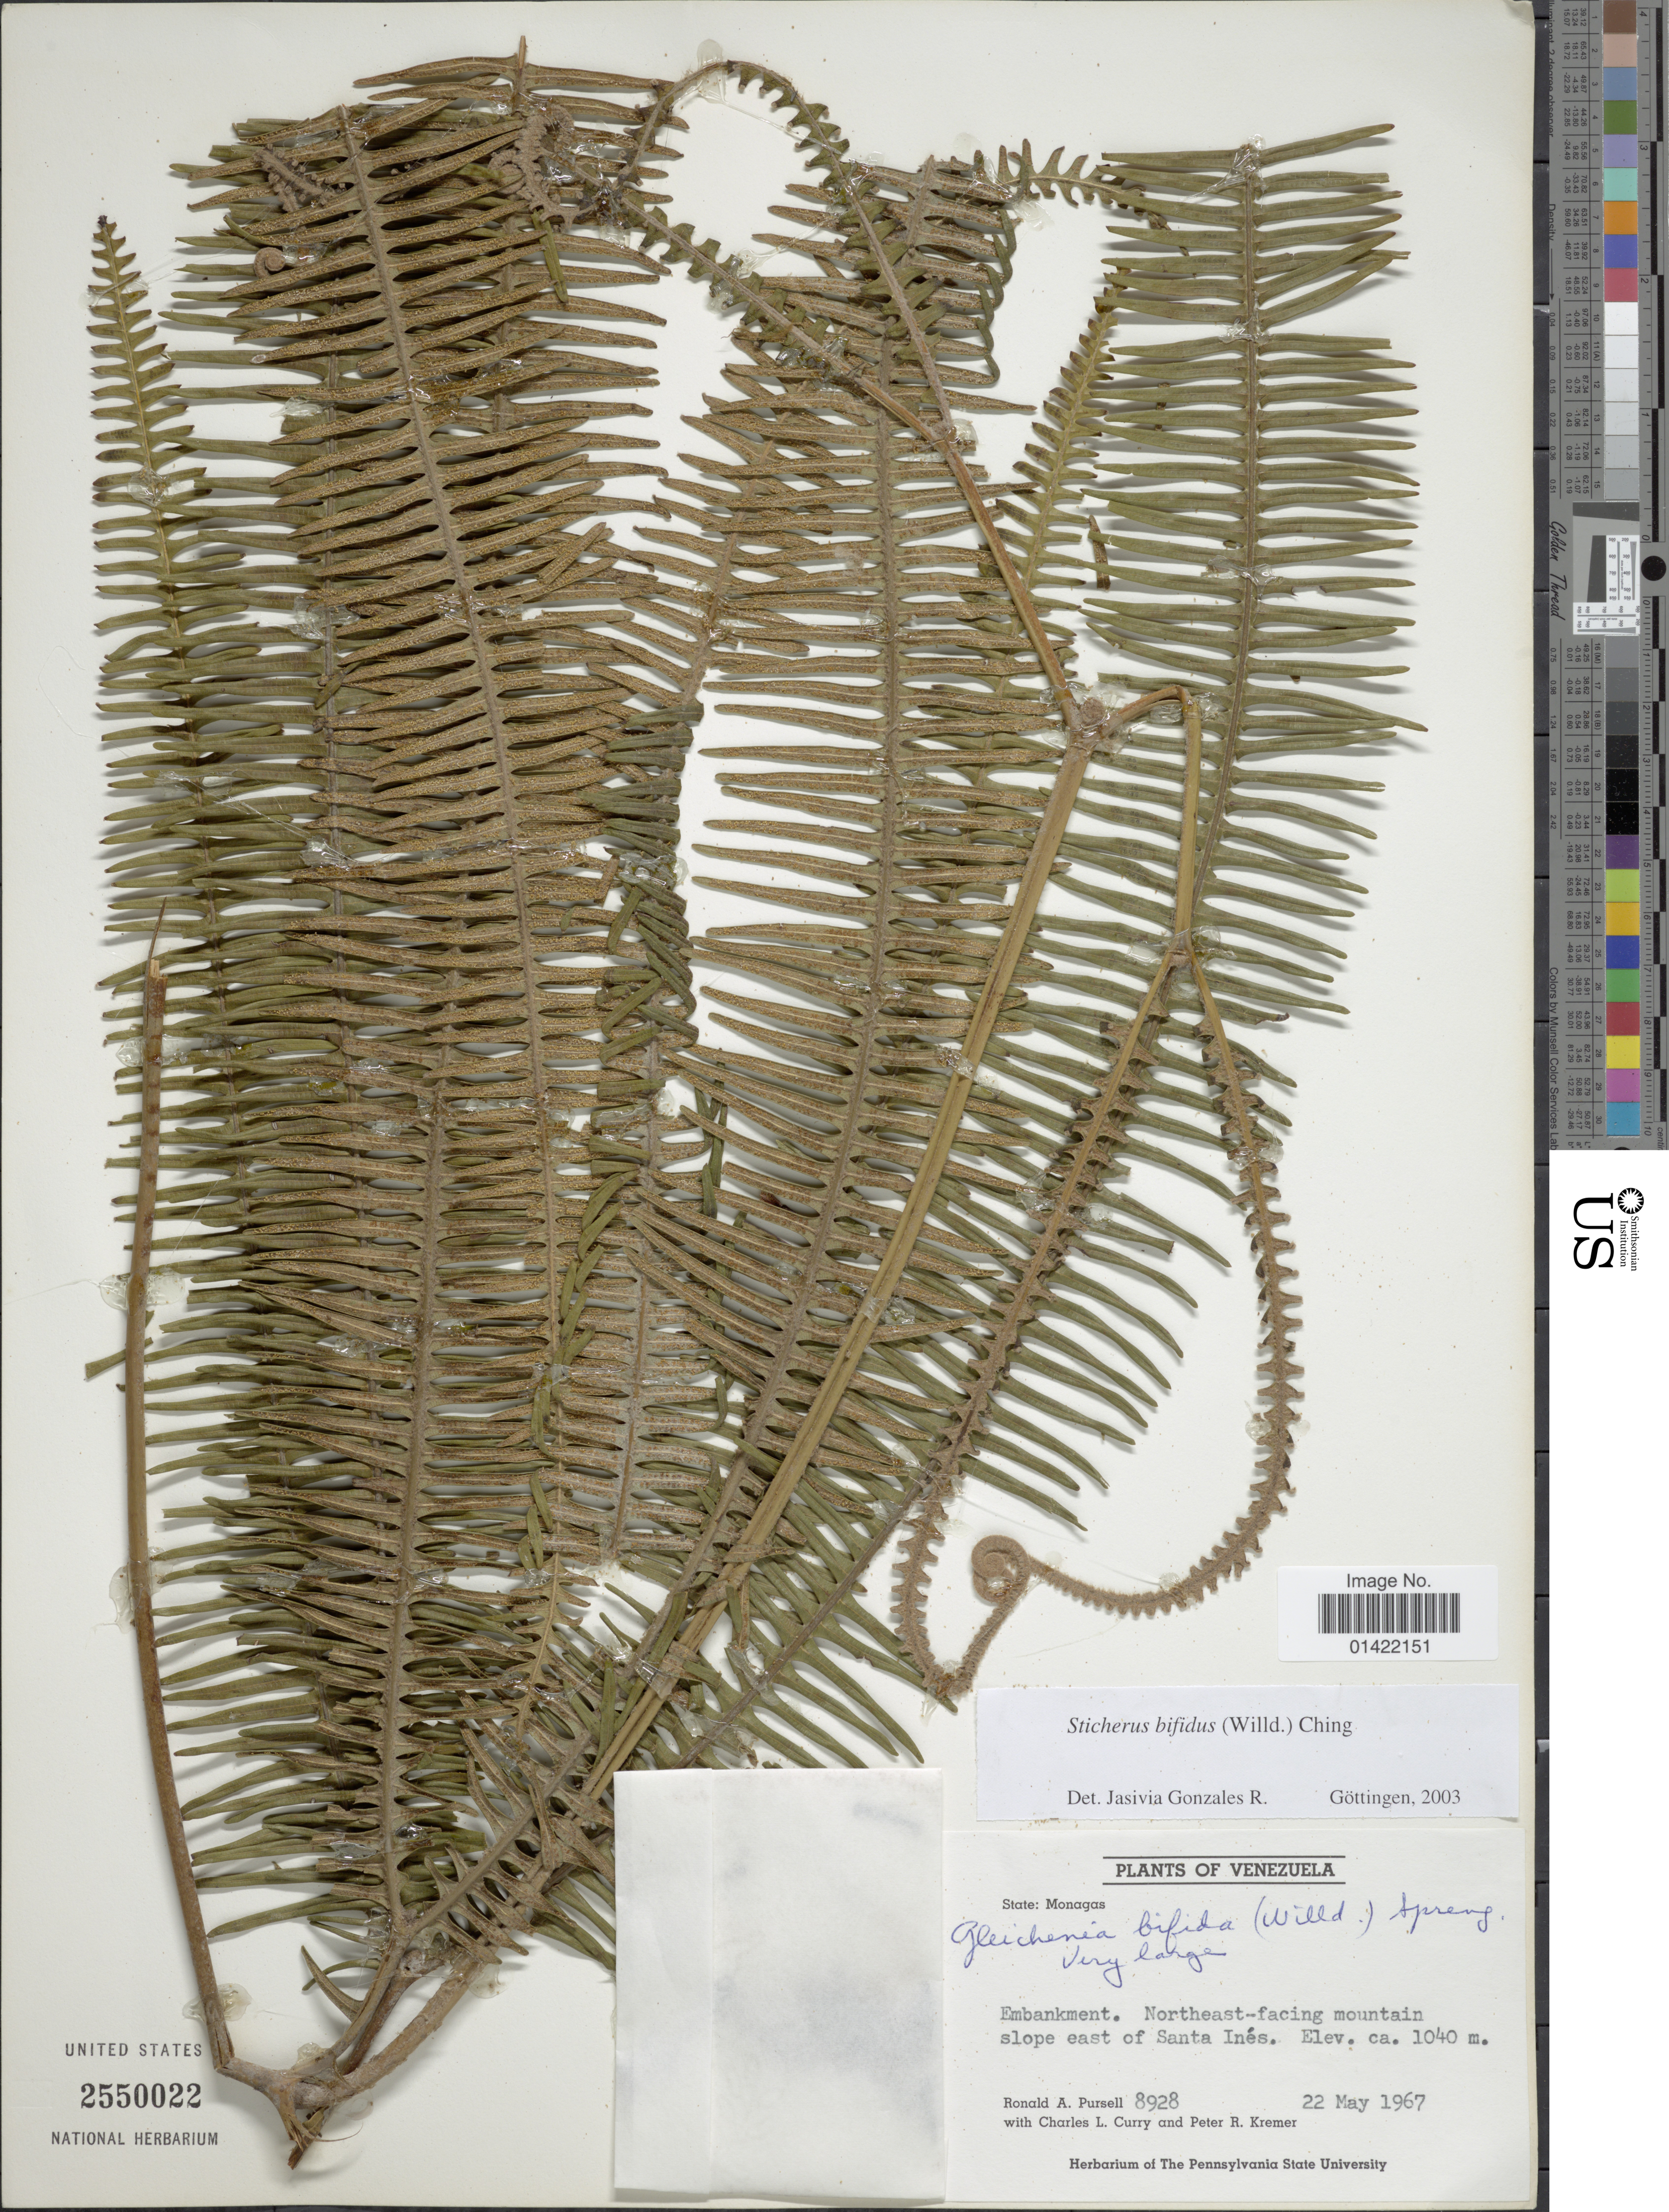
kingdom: Plantae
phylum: Tracheophyta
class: Polypodiopsida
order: Gleicheniales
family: Gleicheniaceae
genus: Sticherus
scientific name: Sticherus bifidus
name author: (Willd.) Ching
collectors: R. A. Pursell, C. L. Curry & P. R. Kremer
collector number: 8928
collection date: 1967-05-22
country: Venezuela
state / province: Monagas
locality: Embankment. Northeast-facing mountain slope east of Santa Ines.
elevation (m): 1040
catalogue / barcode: US 2550022